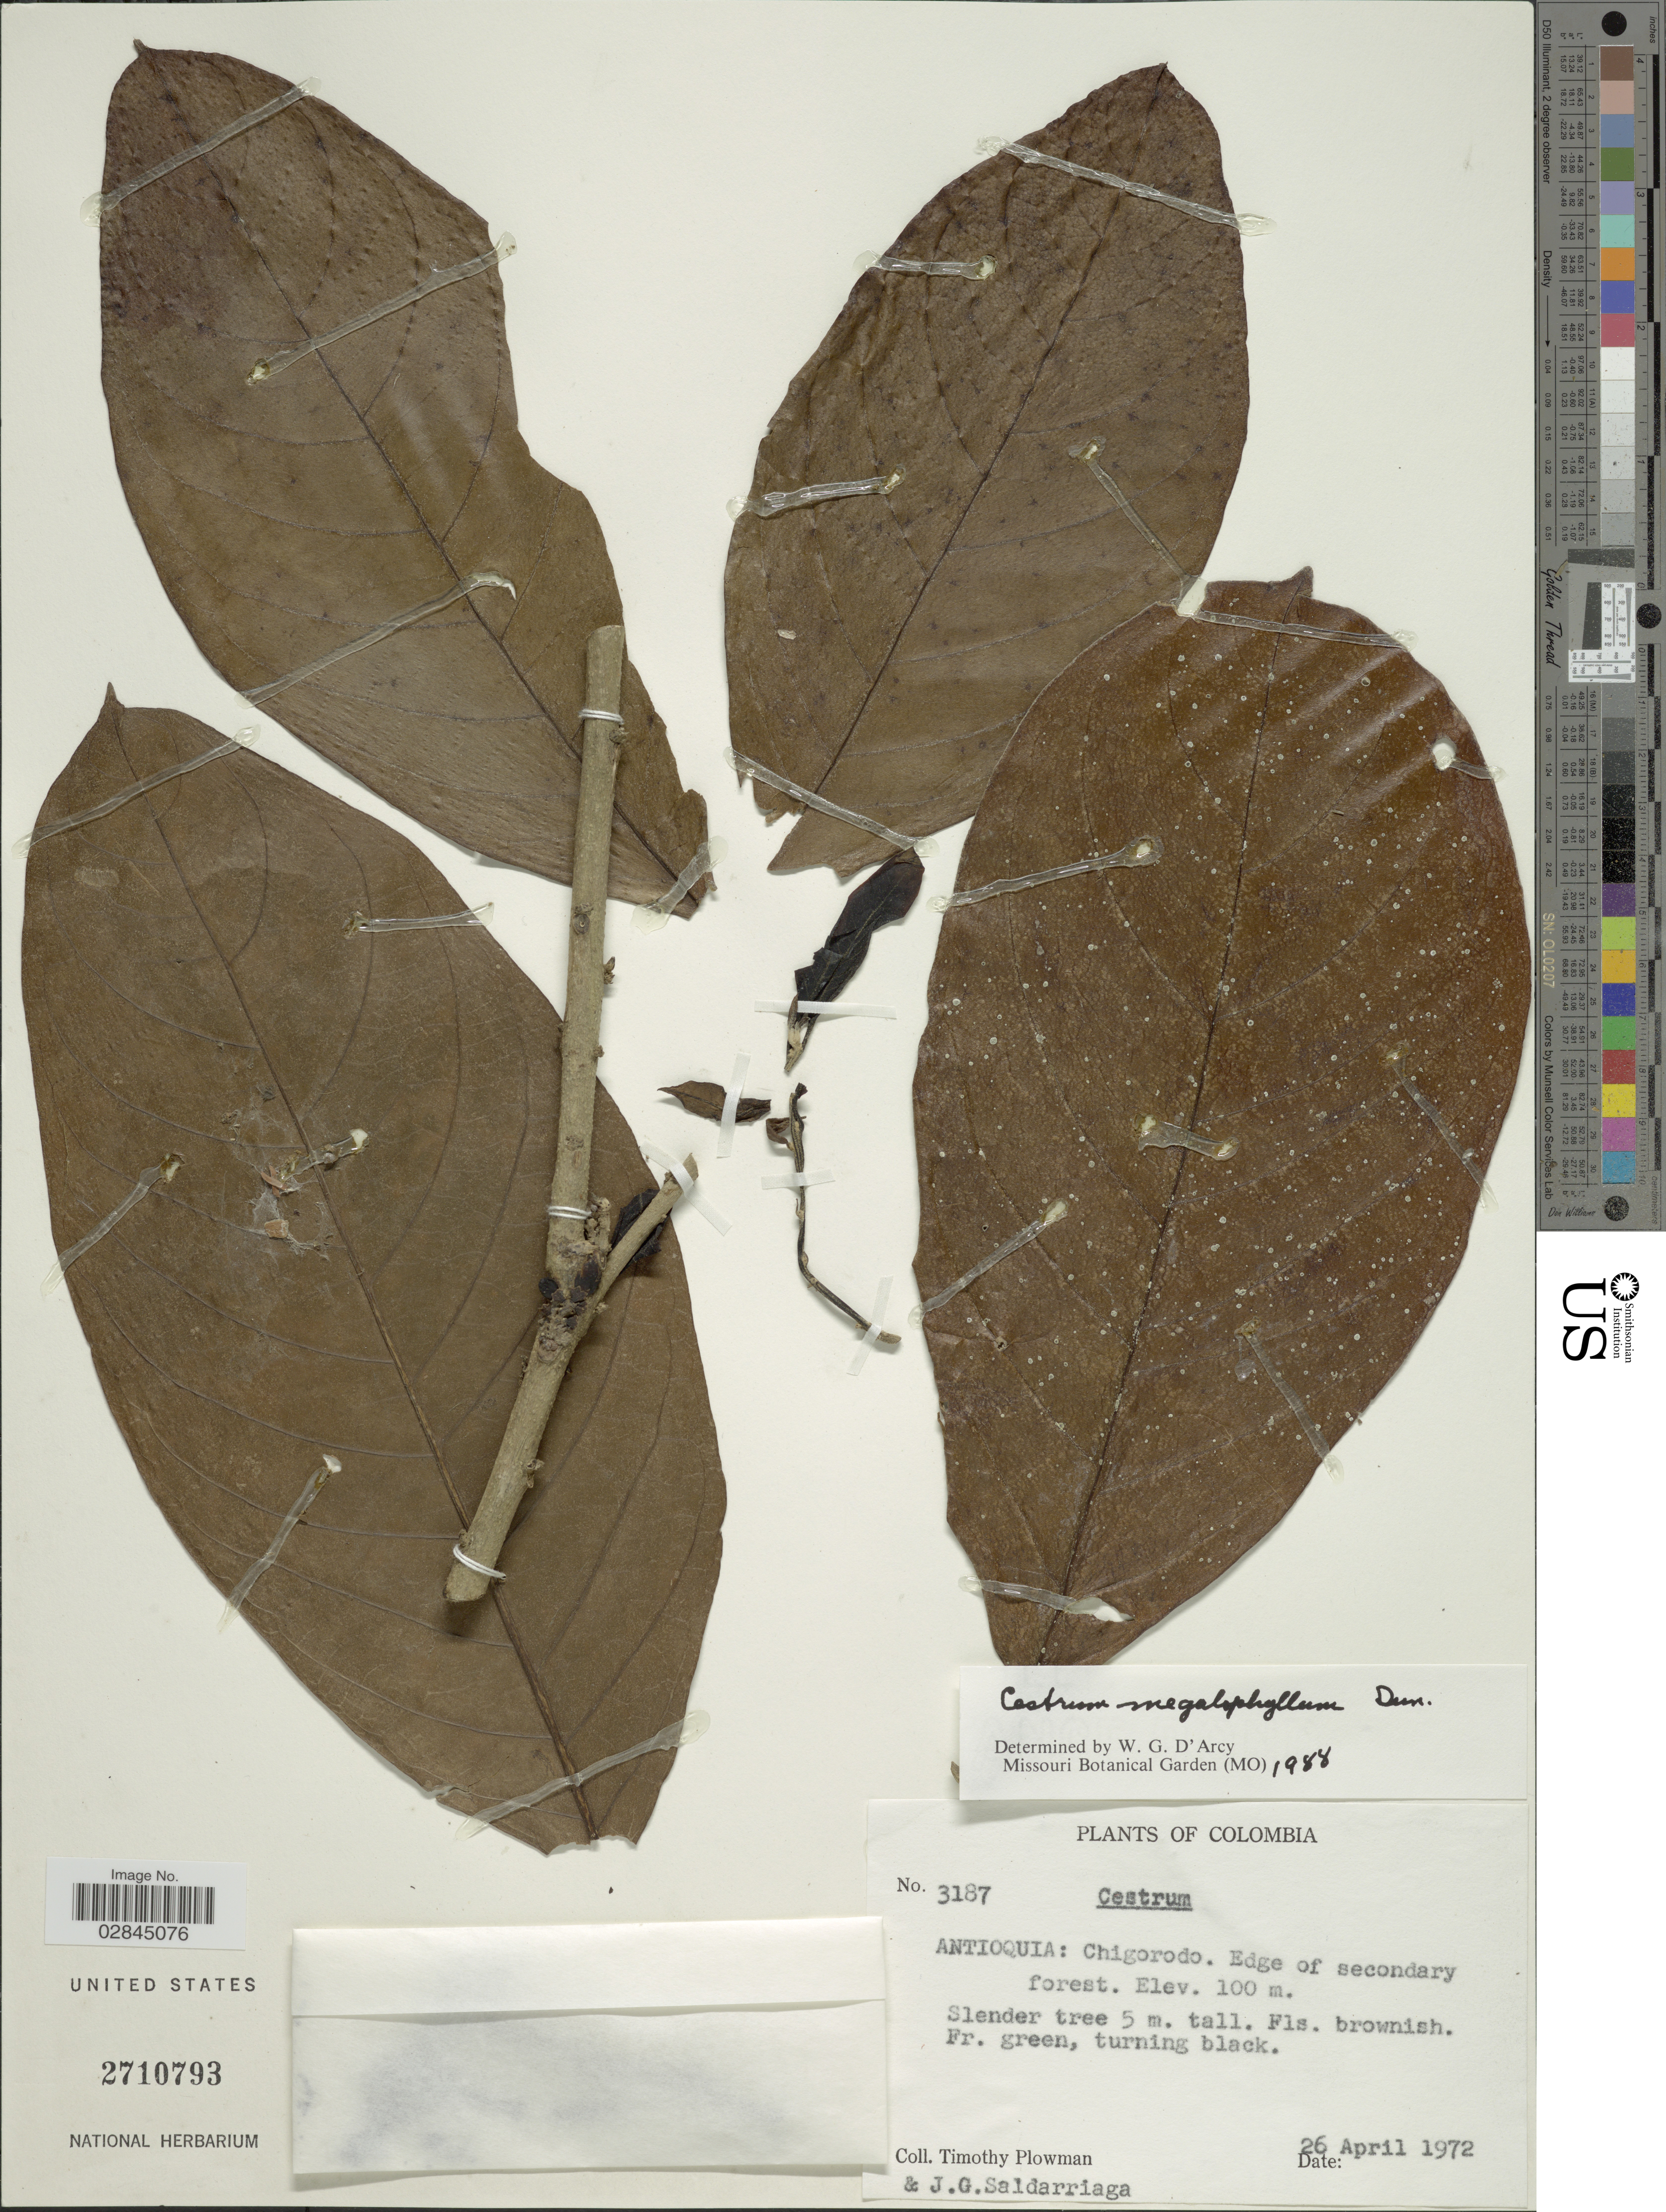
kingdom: Plantae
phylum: Tracheophyta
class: Magnoliopsida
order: Solanales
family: Solanaceae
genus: Cestrum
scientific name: Cestrum schlechtendahlii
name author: G. Don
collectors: T. Plowman & J. Saldarriaga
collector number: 3187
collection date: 1972-04-26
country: Colombia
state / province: Antioquia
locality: Chigorodo. Edge of secondary forest.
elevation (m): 100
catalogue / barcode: US 2710793